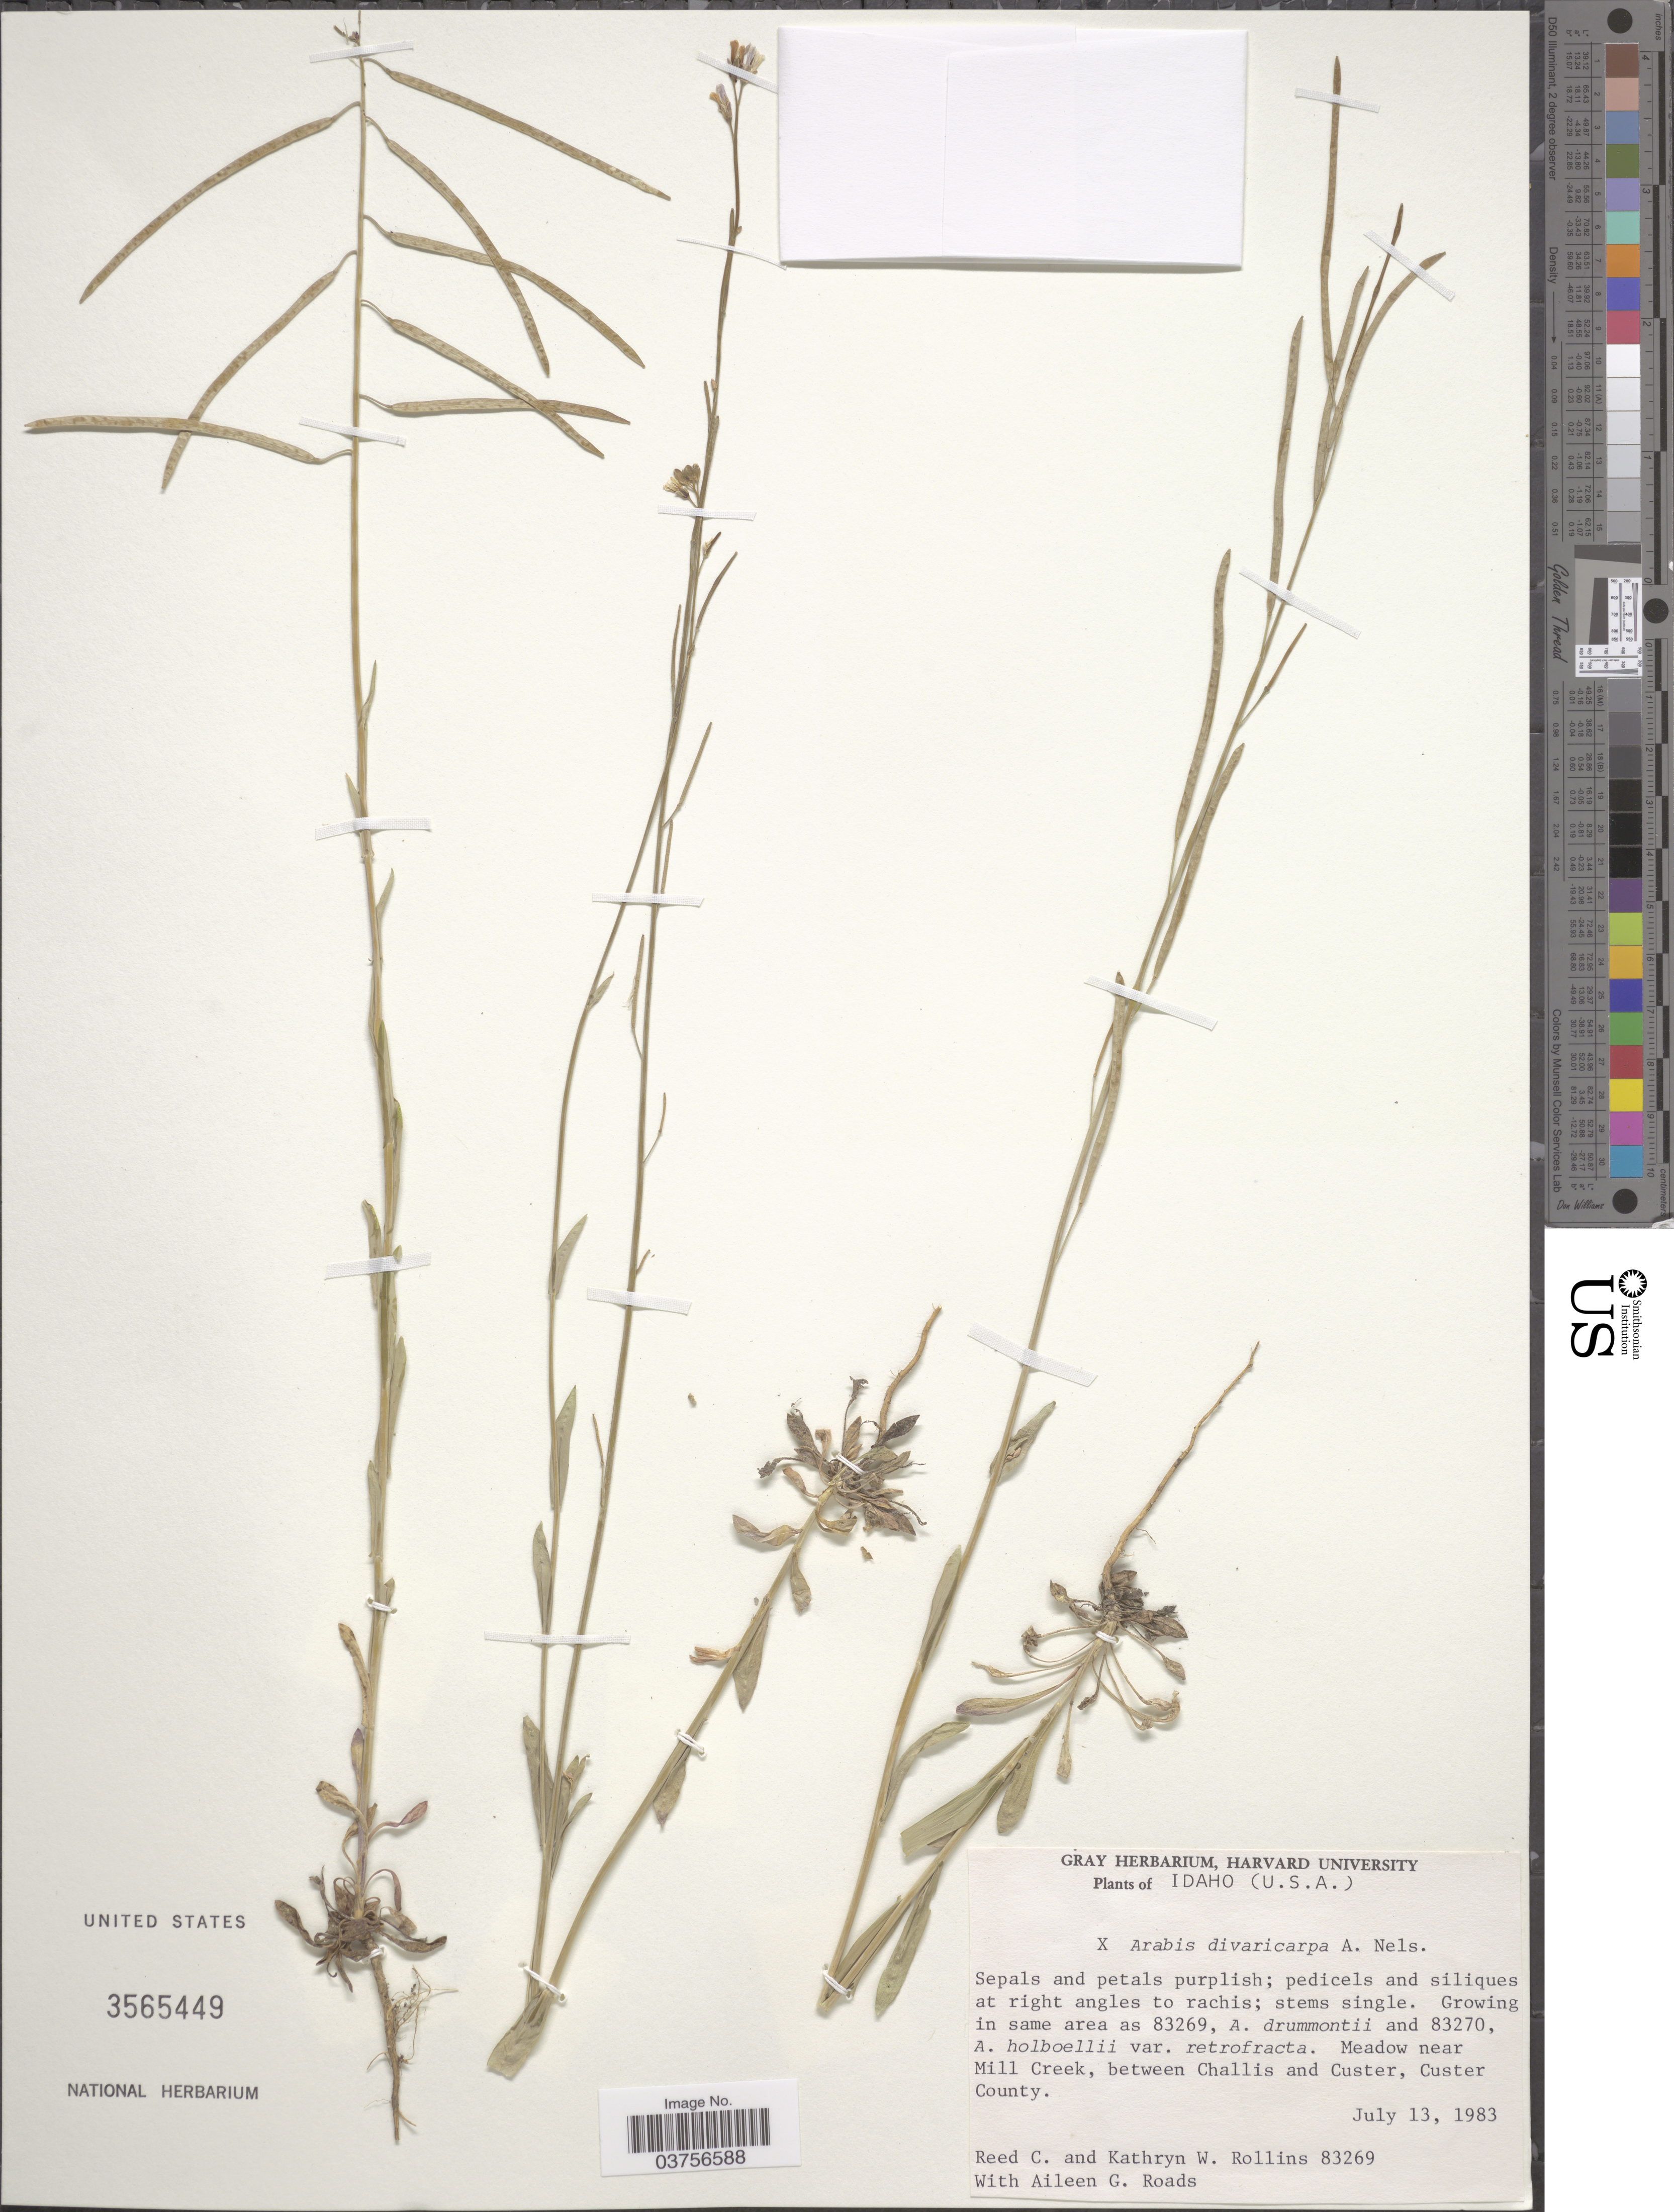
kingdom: Plantae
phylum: Tracheophyta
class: Magnoliopsida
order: Brassicales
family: Brassicaceae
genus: Arabis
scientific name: Arabis divaricarpa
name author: A. Nelson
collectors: R. C. Rollins, K. W. Rollins & A. Roads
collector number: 83269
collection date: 1983-07-13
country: United States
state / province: Idaho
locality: Meadow near Mill Creek, between Challis and Custer, Custer County.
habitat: meadow near creek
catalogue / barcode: US 3565449